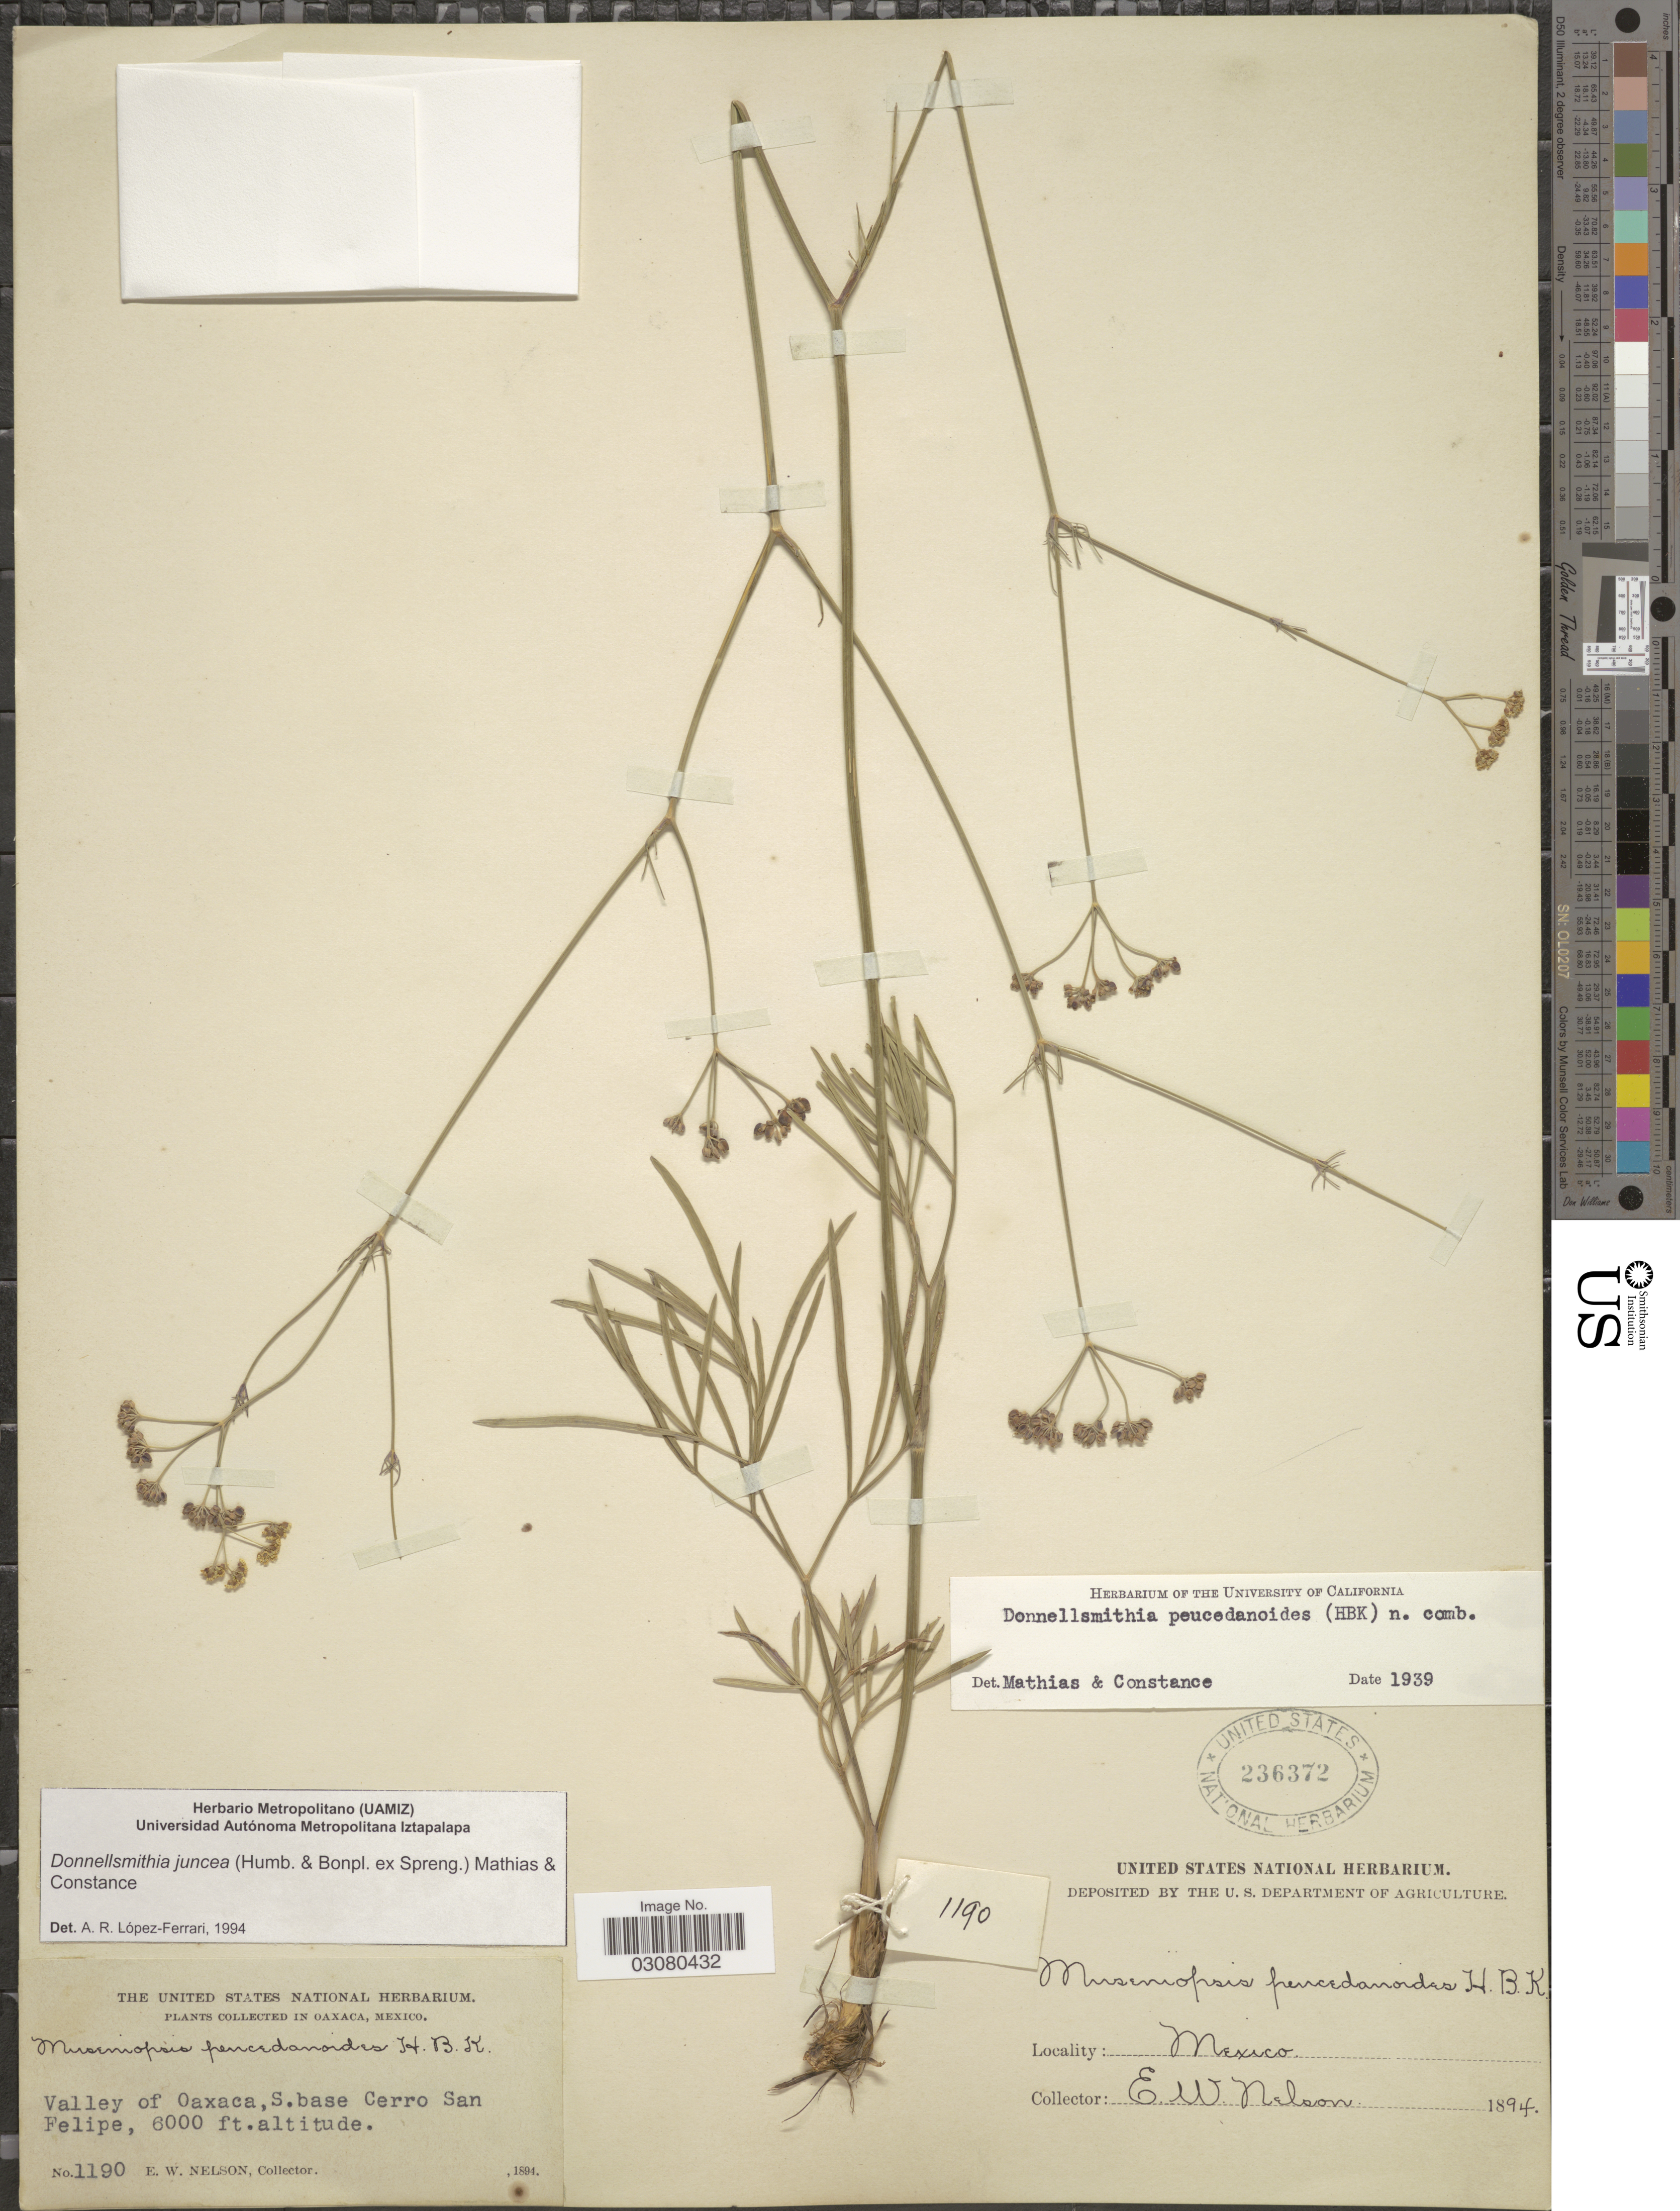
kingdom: Plantae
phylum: Tracheophyta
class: Magnoliopsida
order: Apiales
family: Apiaceae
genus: Donnellsmithia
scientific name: Donnellsmithia juncea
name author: (Humb. & Bonpl. ex Spreng.) Mathias & Constance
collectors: E. W. Nelson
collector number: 1190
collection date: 1894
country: Mexico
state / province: Oaxaca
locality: Valley of Oaxaca, S. base Cerro San Felipe.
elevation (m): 1829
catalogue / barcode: US 236372